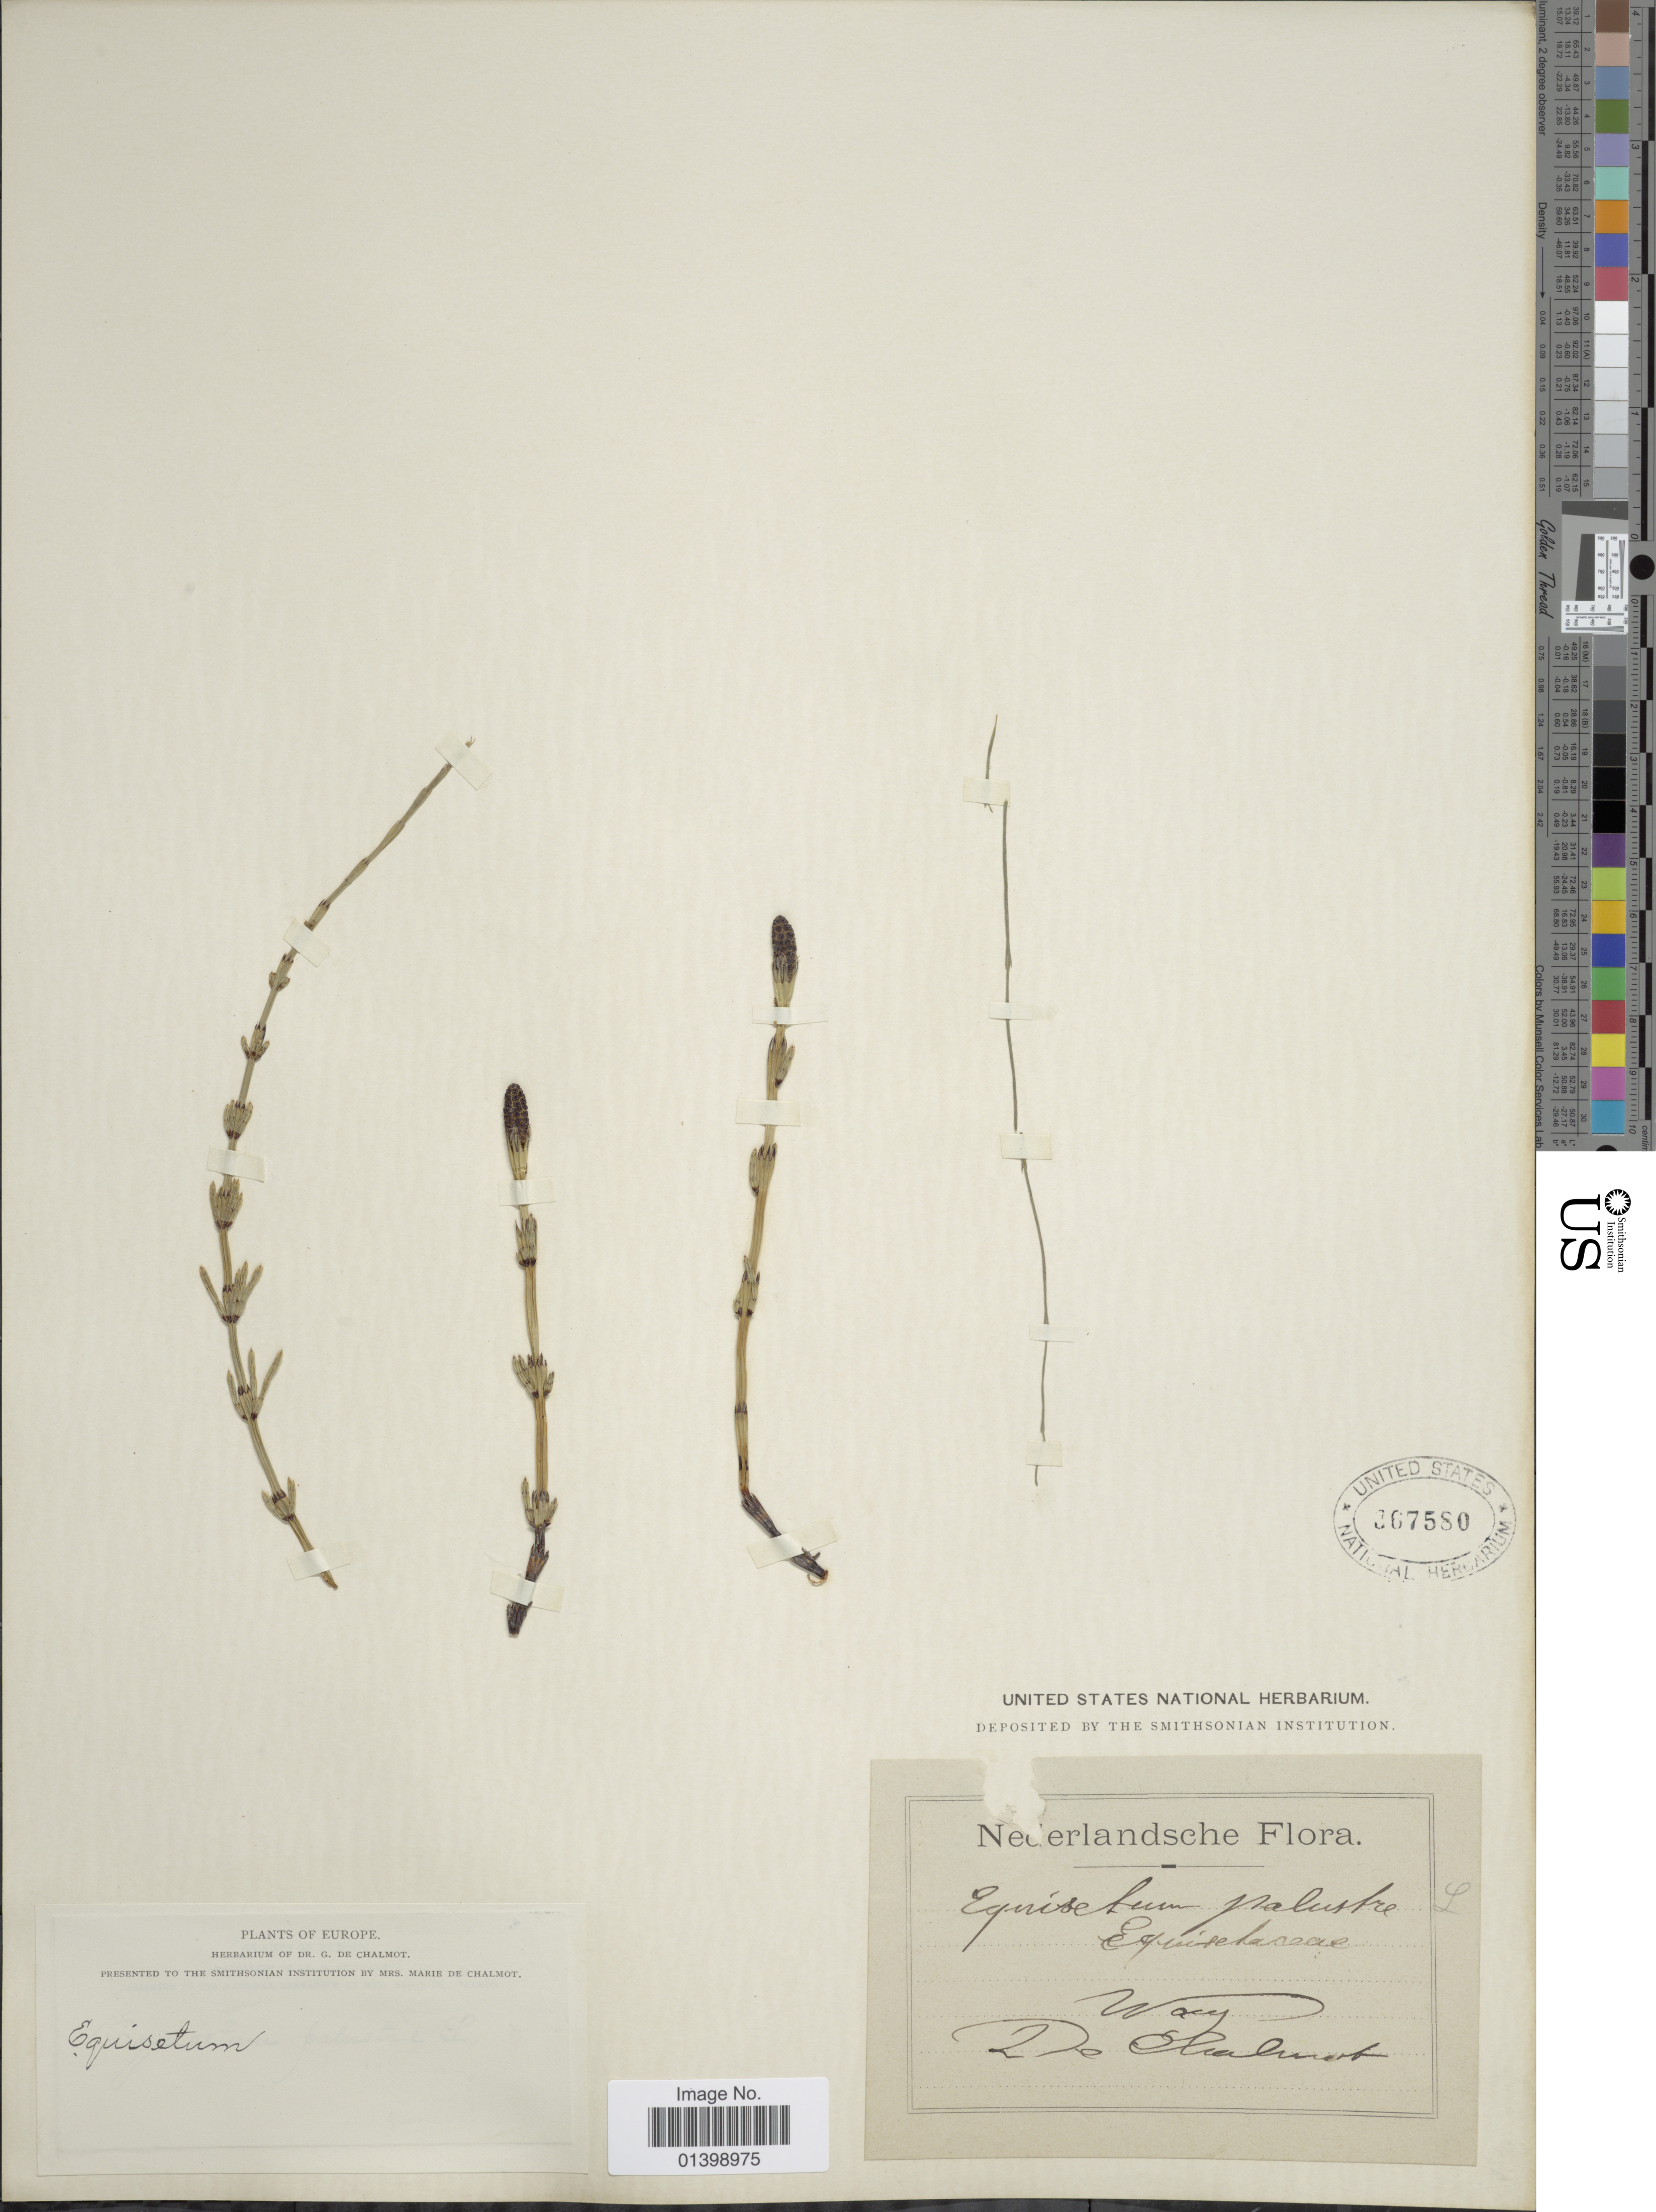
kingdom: Plantae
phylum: Tracheophyta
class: Polypodiopsida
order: Equisetales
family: Equisetaceae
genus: Equisetum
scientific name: Equisetum palustre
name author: L.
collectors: G. de Chalmot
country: Netherlands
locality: Weeg.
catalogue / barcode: US 367580